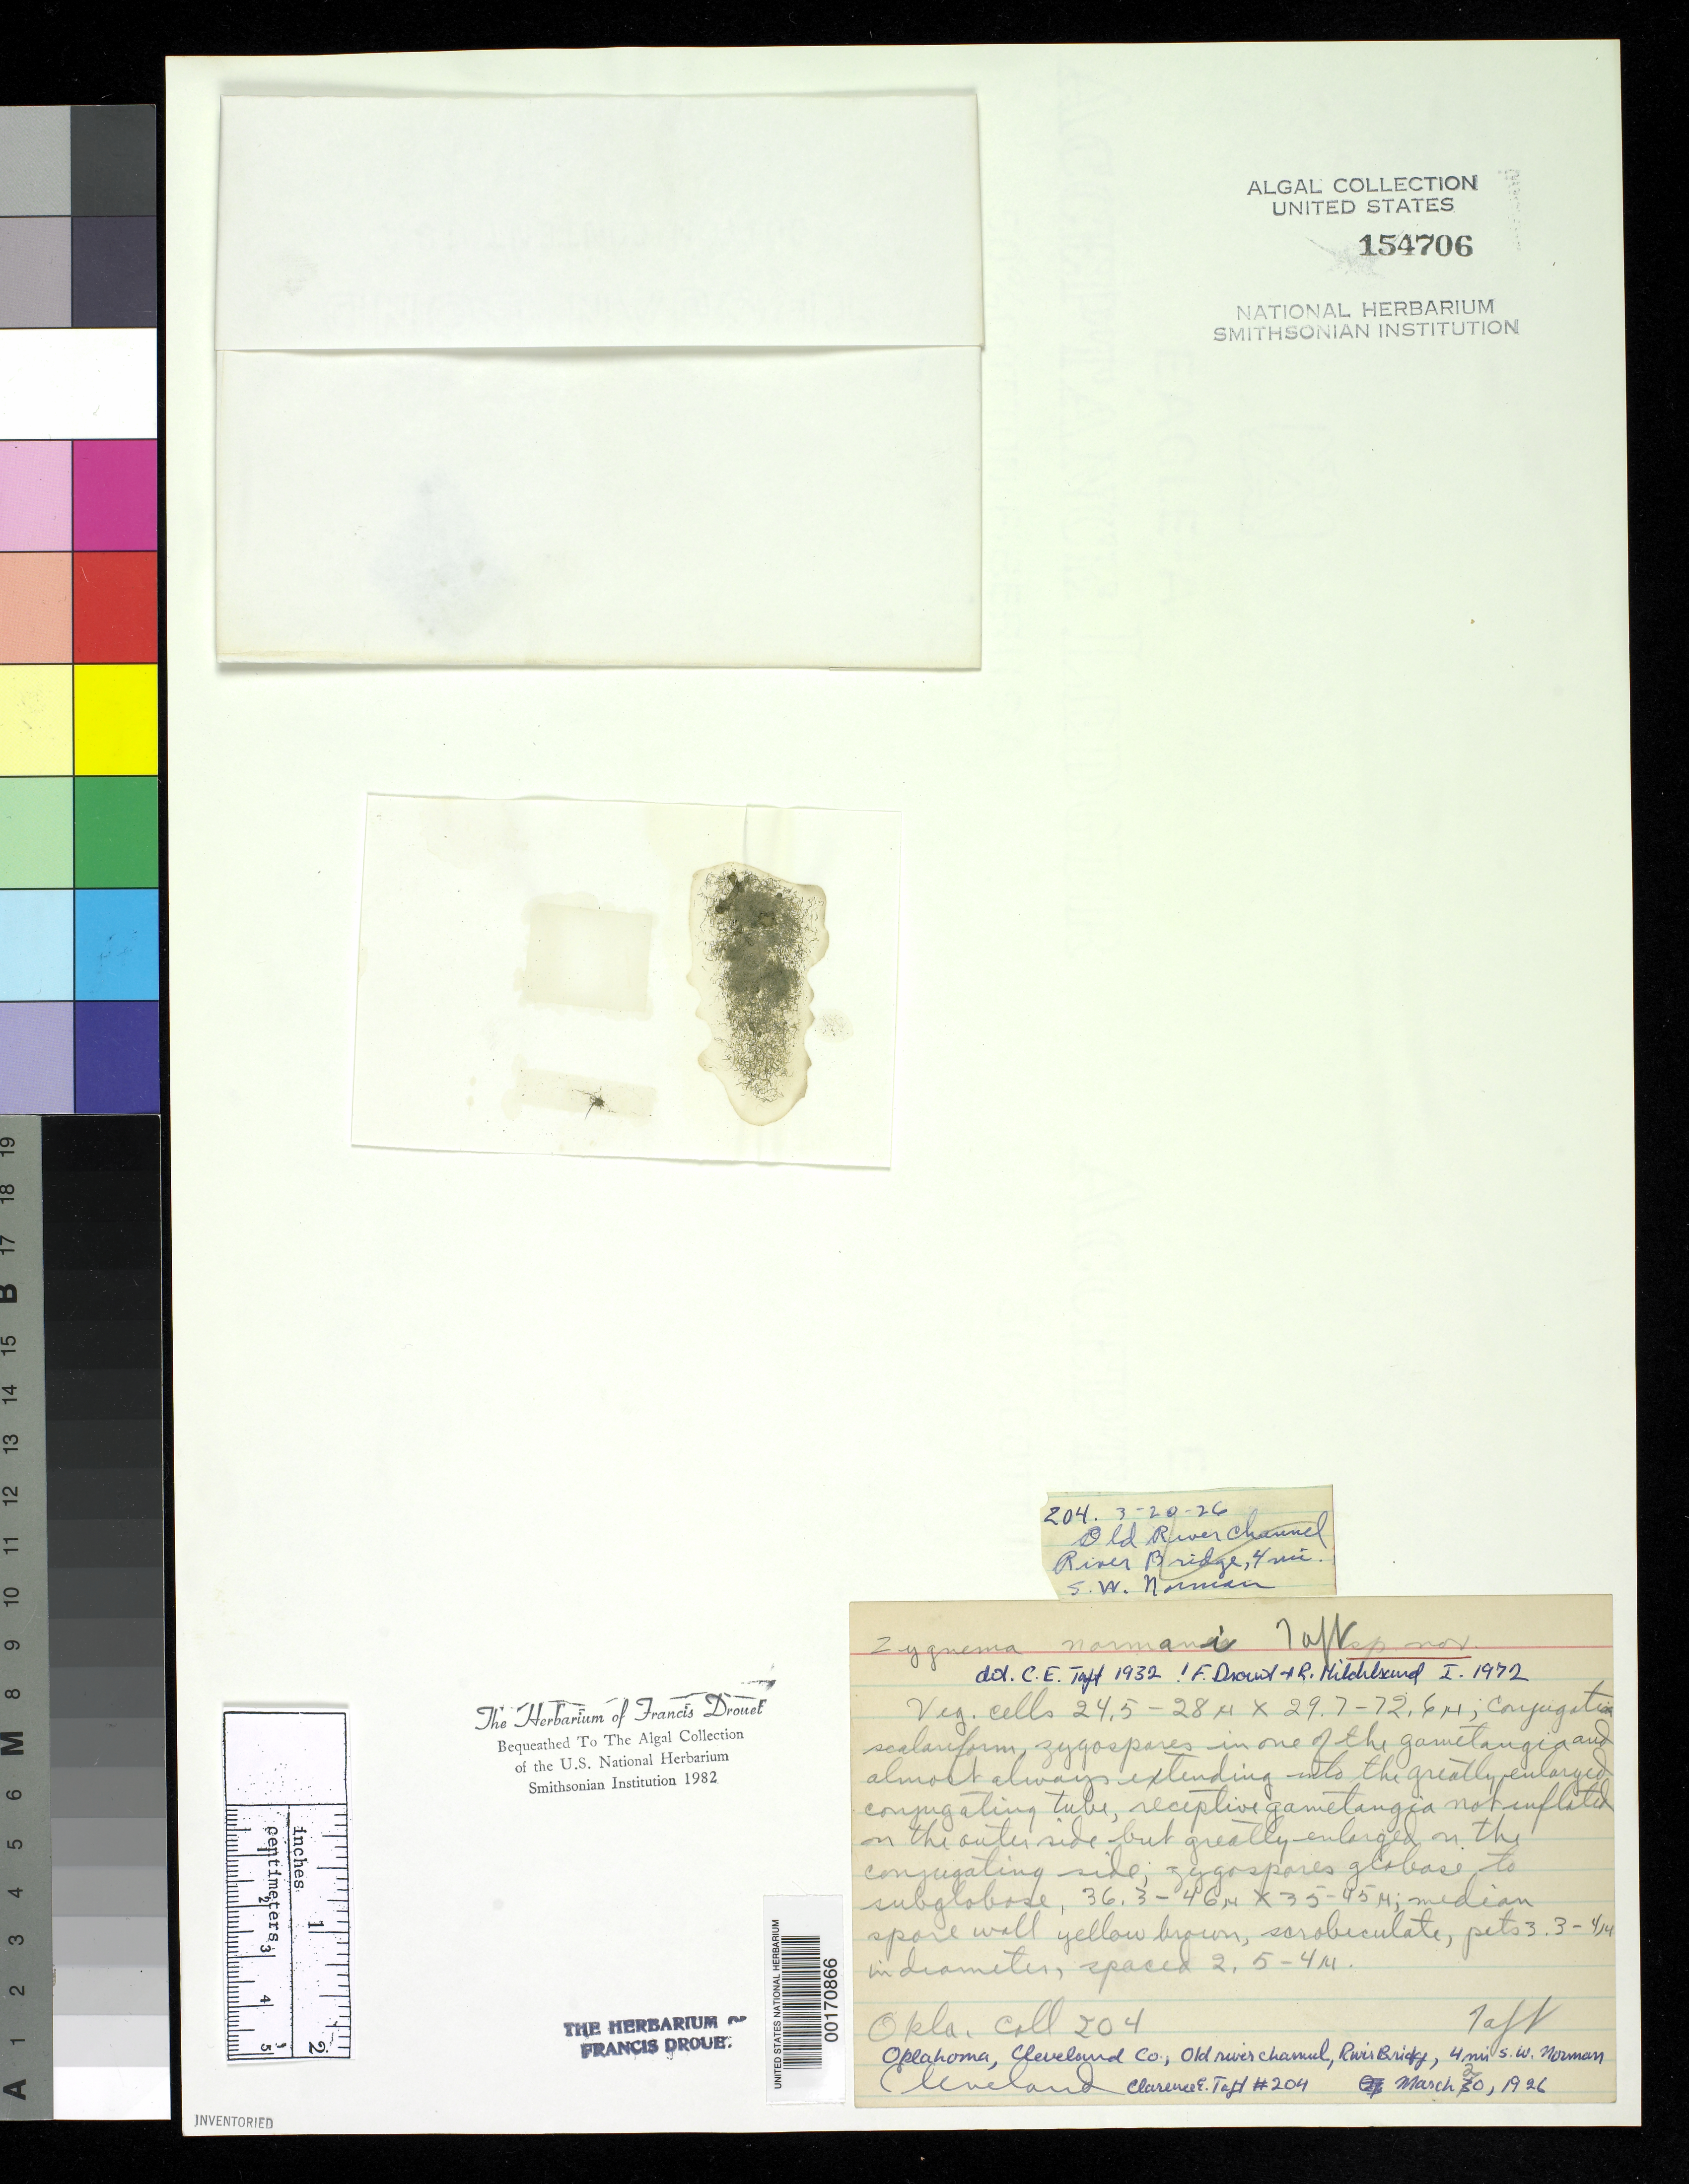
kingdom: Plantae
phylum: Charophyta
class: Zygnematophyceae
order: Zygnematales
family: Zygnemataceae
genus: Zygnema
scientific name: Zygnema normani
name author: C.E. Taft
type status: Holotype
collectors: C. E. Taft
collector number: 204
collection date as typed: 20 Mar 1926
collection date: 1926-03-20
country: United States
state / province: Oklahoma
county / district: Cleveland County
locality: River bridge 4 miles southwest of Norman.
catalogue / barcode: US 154706